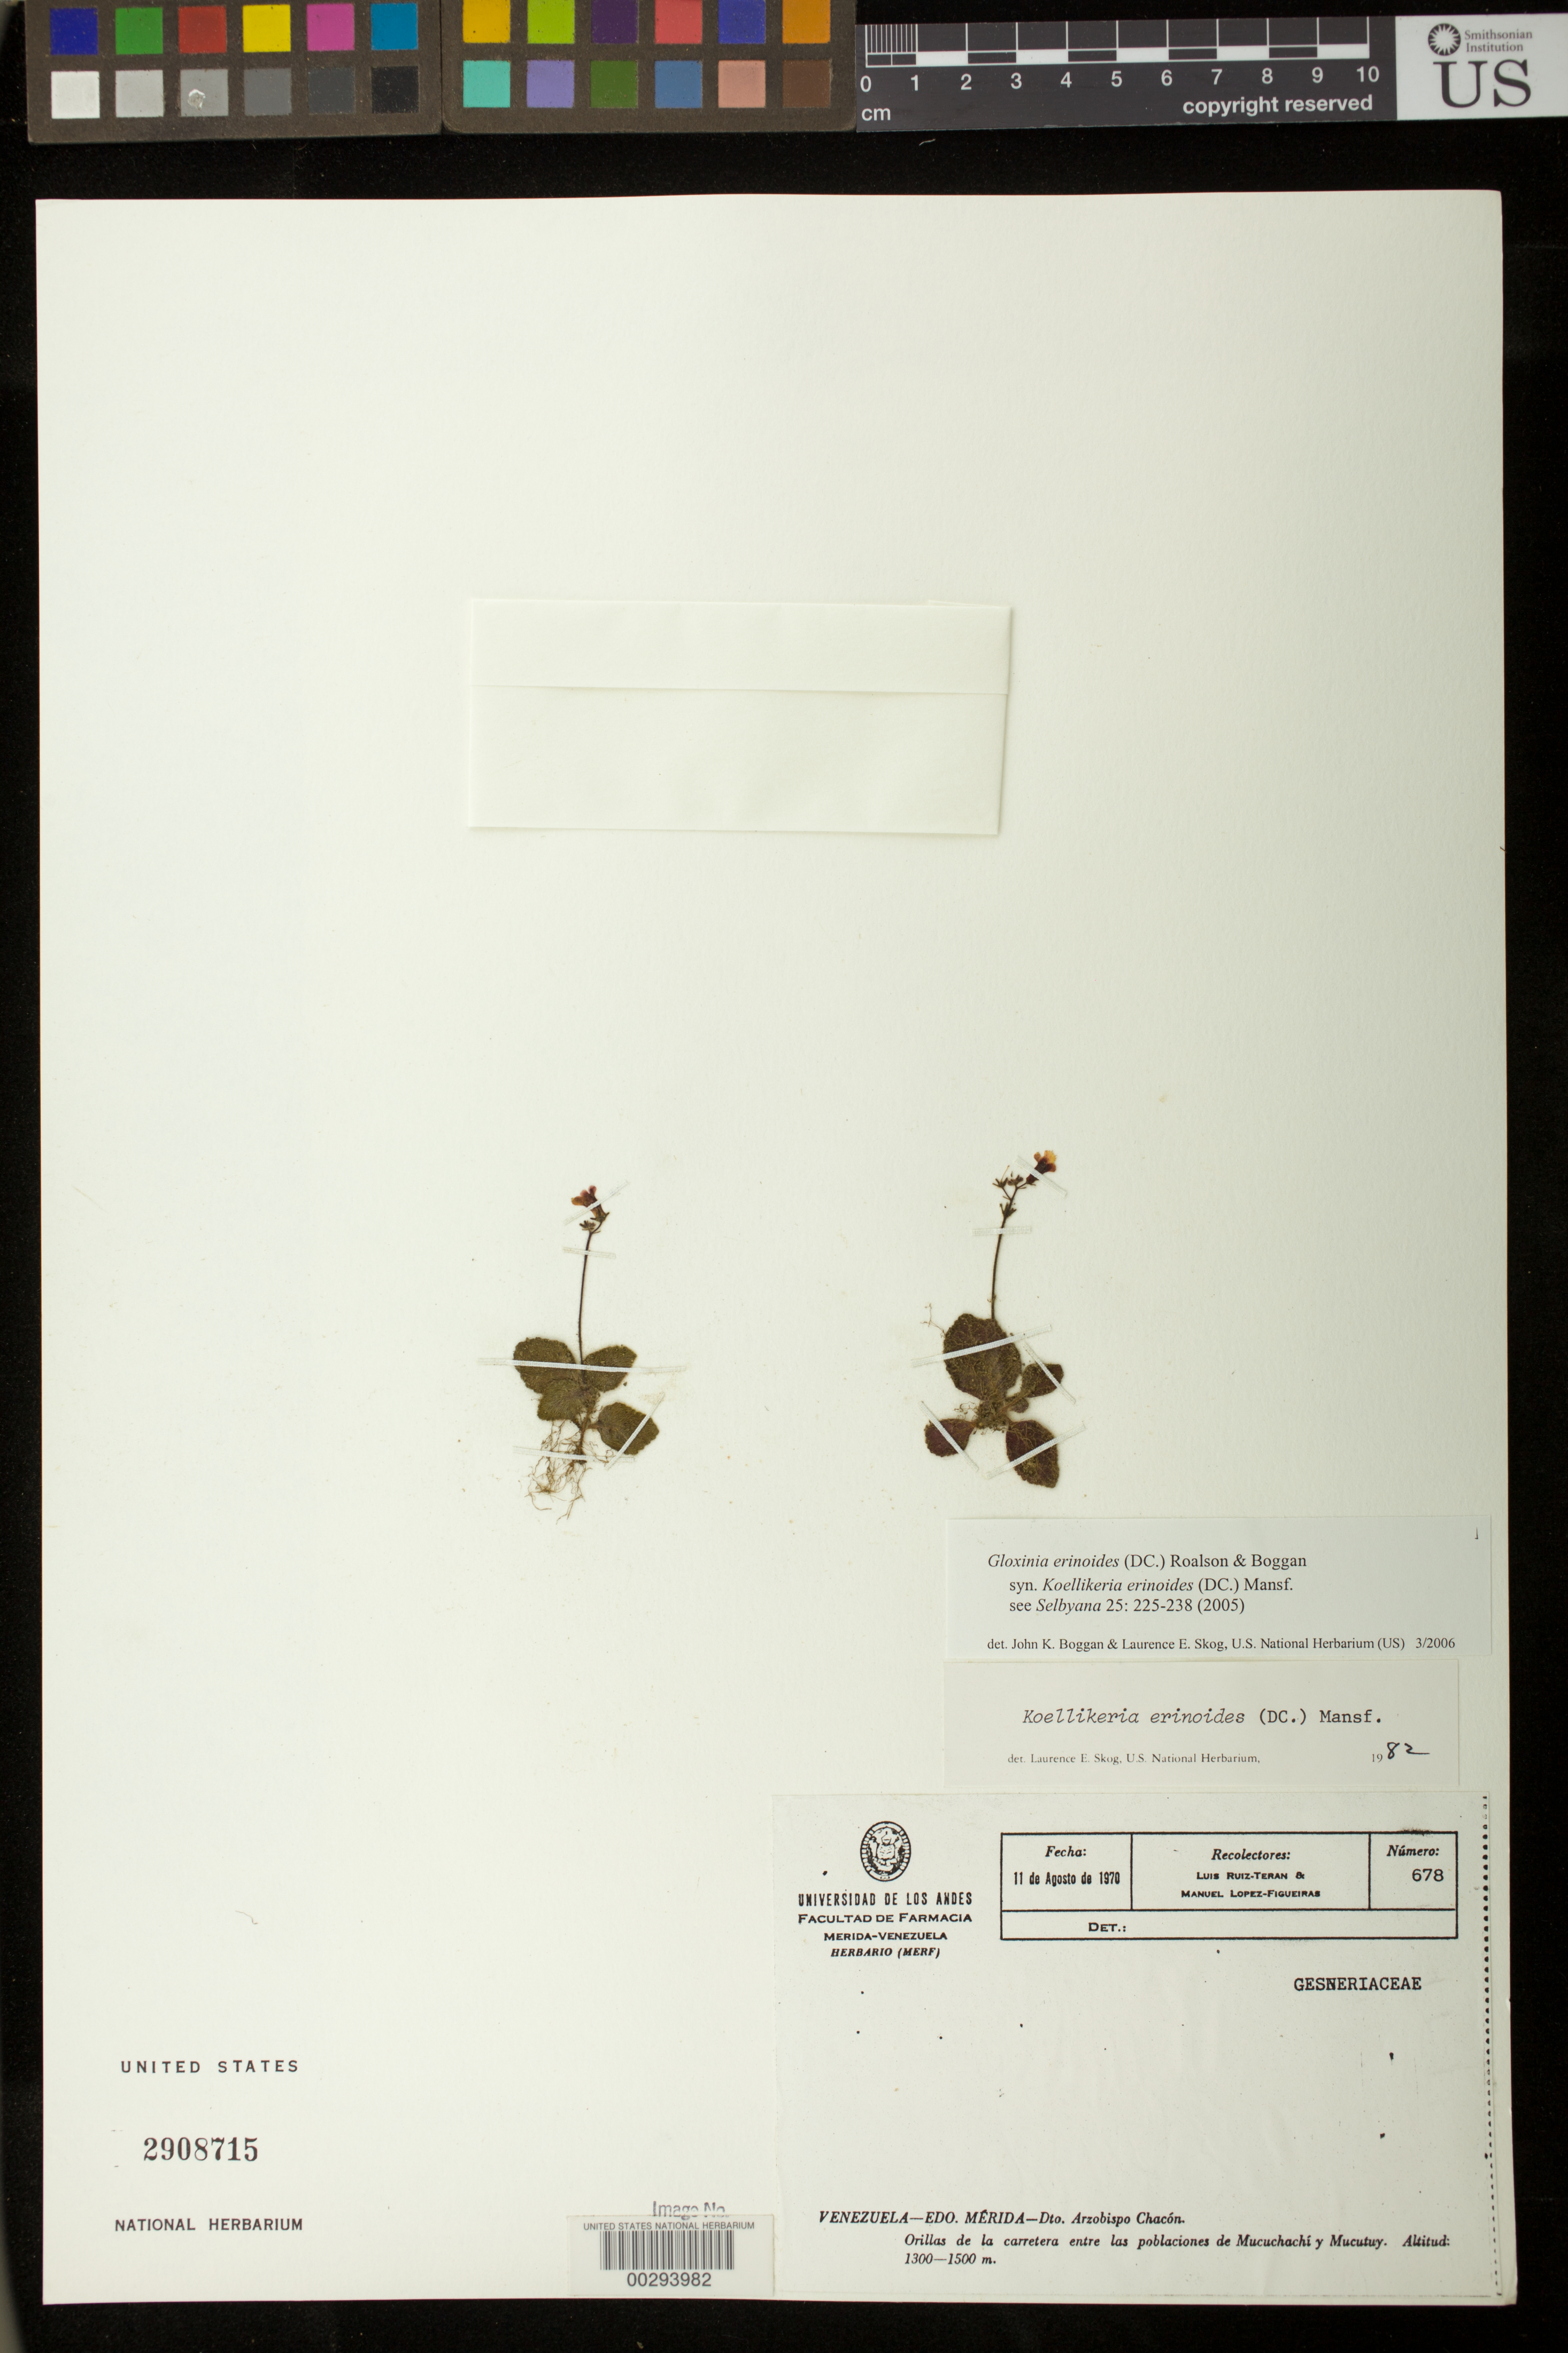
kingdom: Plantae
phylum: Tracheophyta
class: Magnoliopsida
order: Lamiales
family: Gesneriaceae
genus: Gloxinia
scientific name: Gloxinia erinoides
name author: (DC.) Roalson & Boggan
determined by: Boggan, J. K.; Skog, L. E.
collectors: L. E. Ruíz-Terán & M. López Figueiras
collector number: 678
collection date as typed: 11 Aug 1970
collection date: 1970-08-11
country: Venezuela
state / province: Mérida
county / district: Arzobispo Chacón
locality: Dist. Arzobispo Chacon, roadsides between Mucuchachi and Mucutuy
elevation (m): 1300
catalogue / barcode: US 2908715